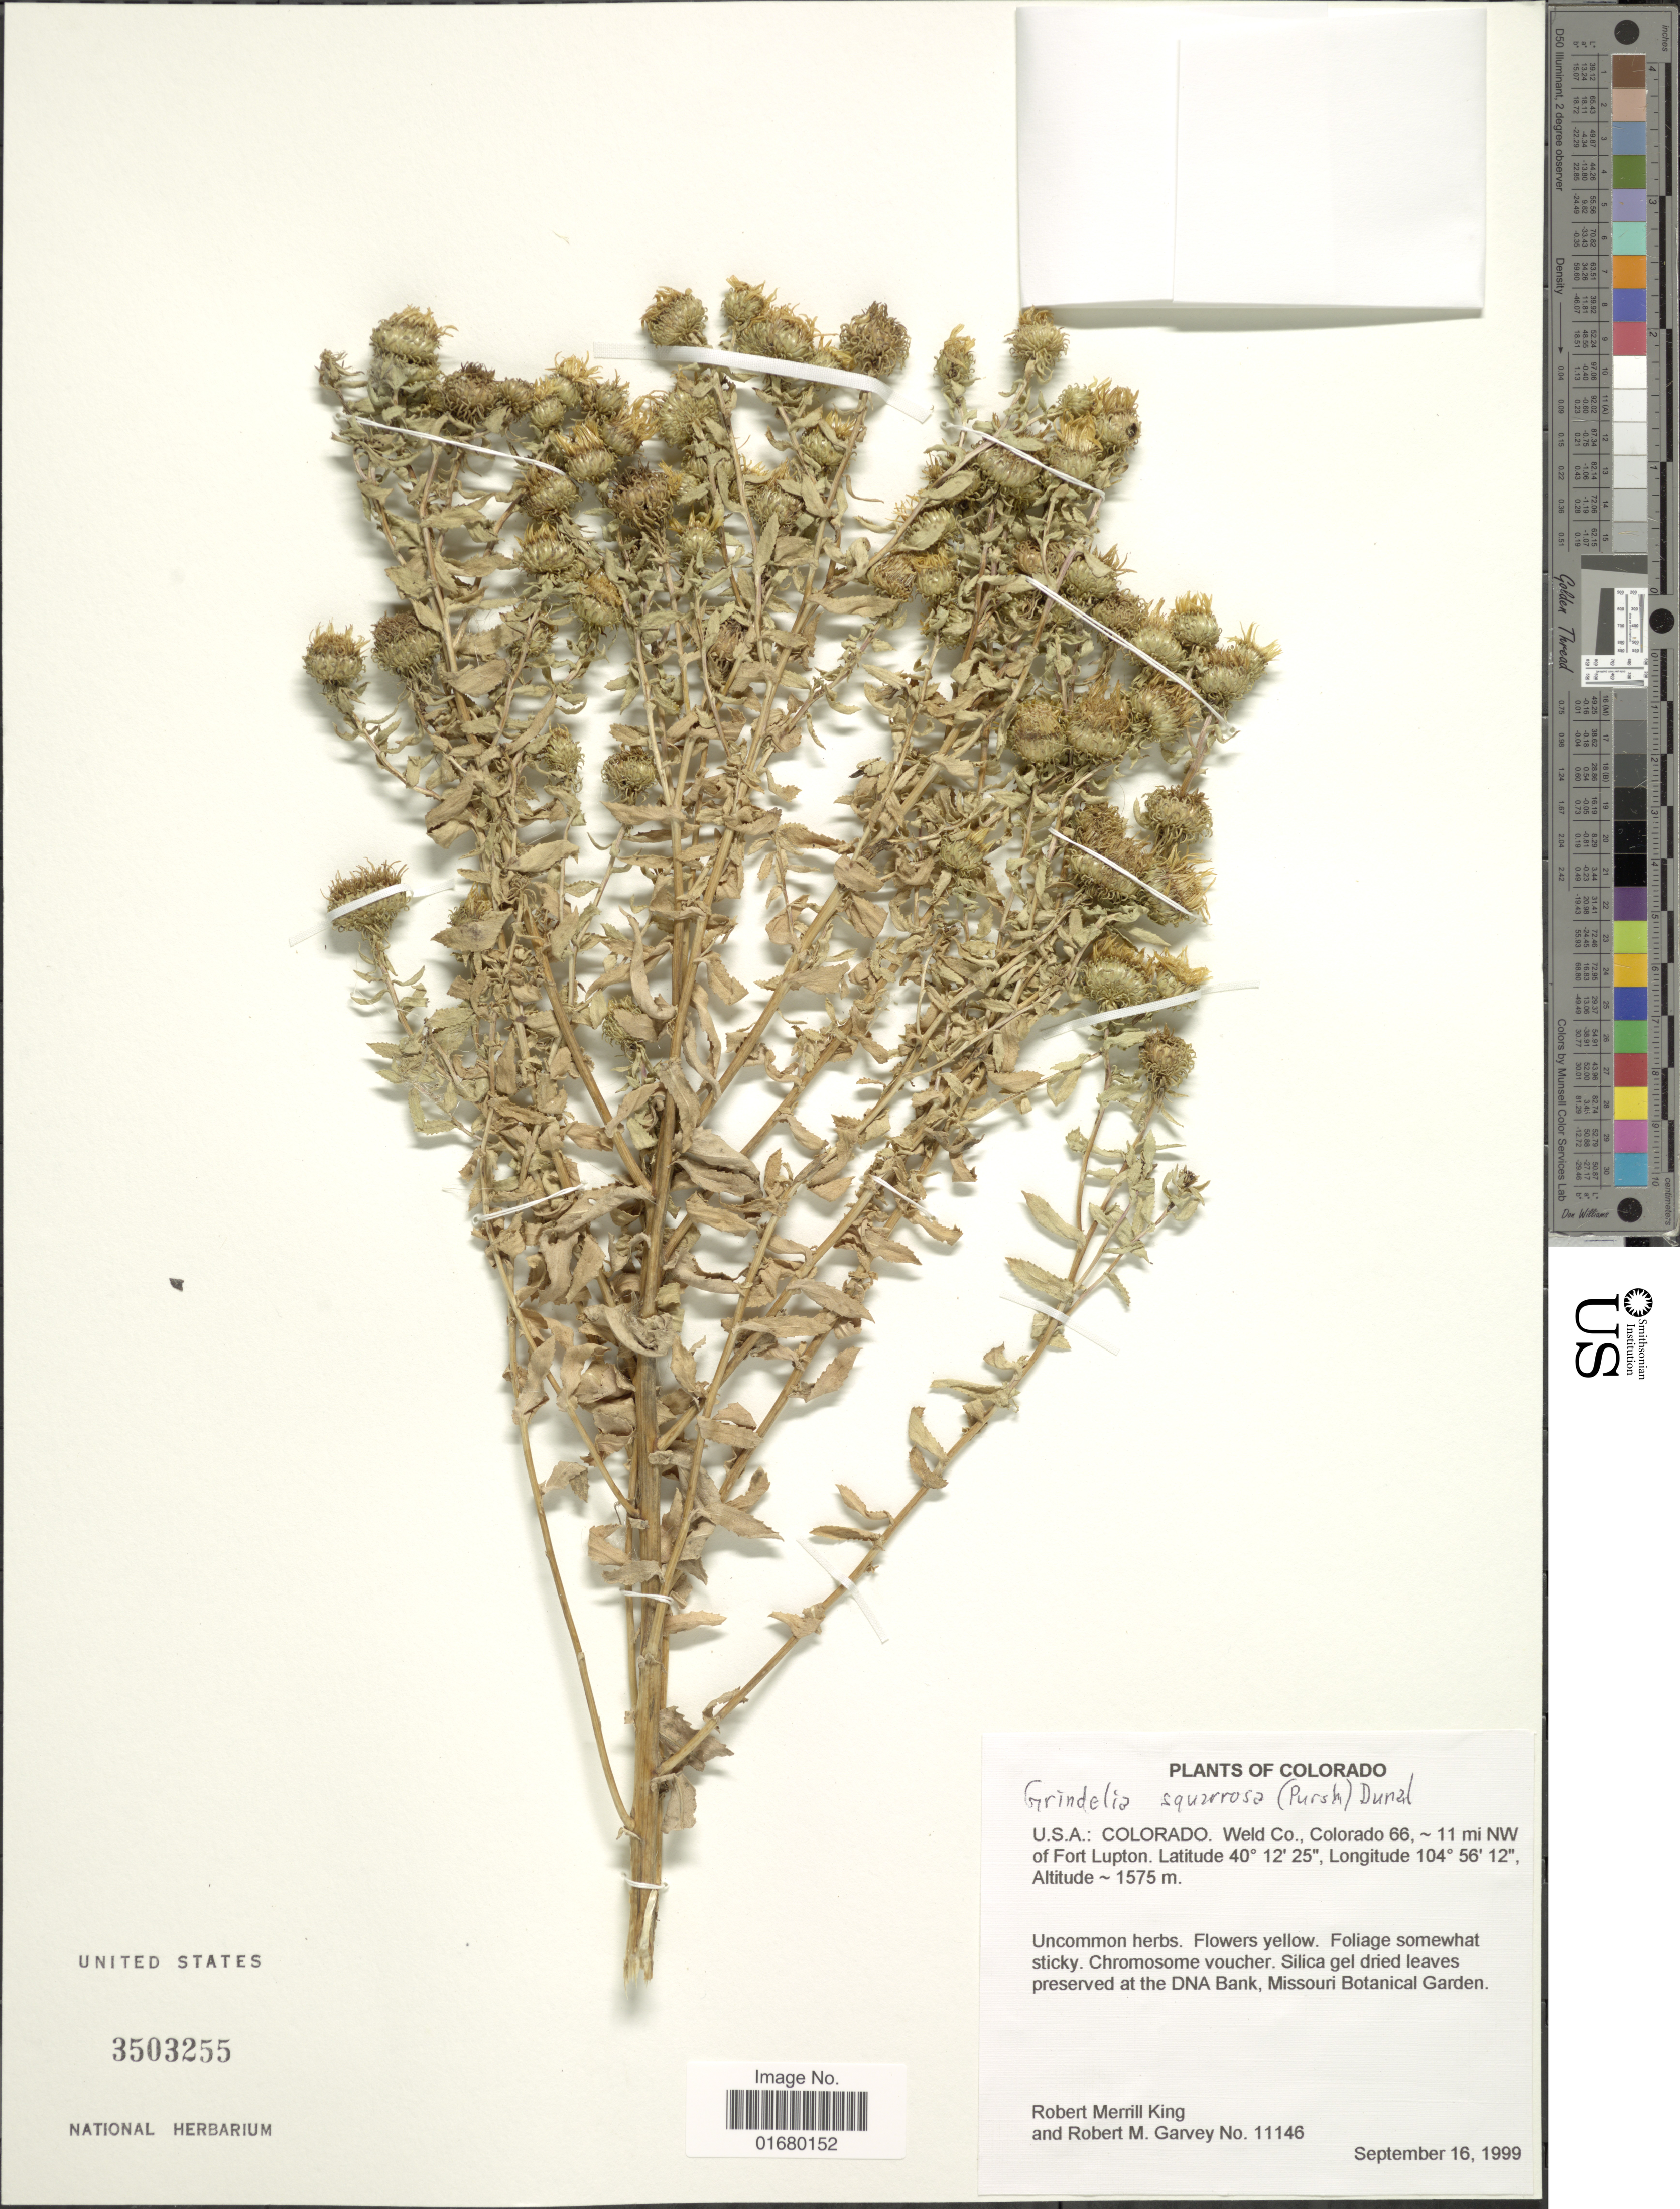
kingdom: Plantae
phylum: Tracheophyta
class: Magnoliopsida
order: Asterales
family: Asteraceae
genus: Grindelia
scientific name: Grindelia squarrosa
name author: (Pursh) Dunal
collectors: R. M. King & R. Garvey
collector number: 11146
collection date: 1999-09-16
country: United States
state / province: Colorado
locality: Weld Co., Colorado 66, 11 mi NW of Fort Lupton.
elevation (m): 1575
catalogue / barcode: US 3503255